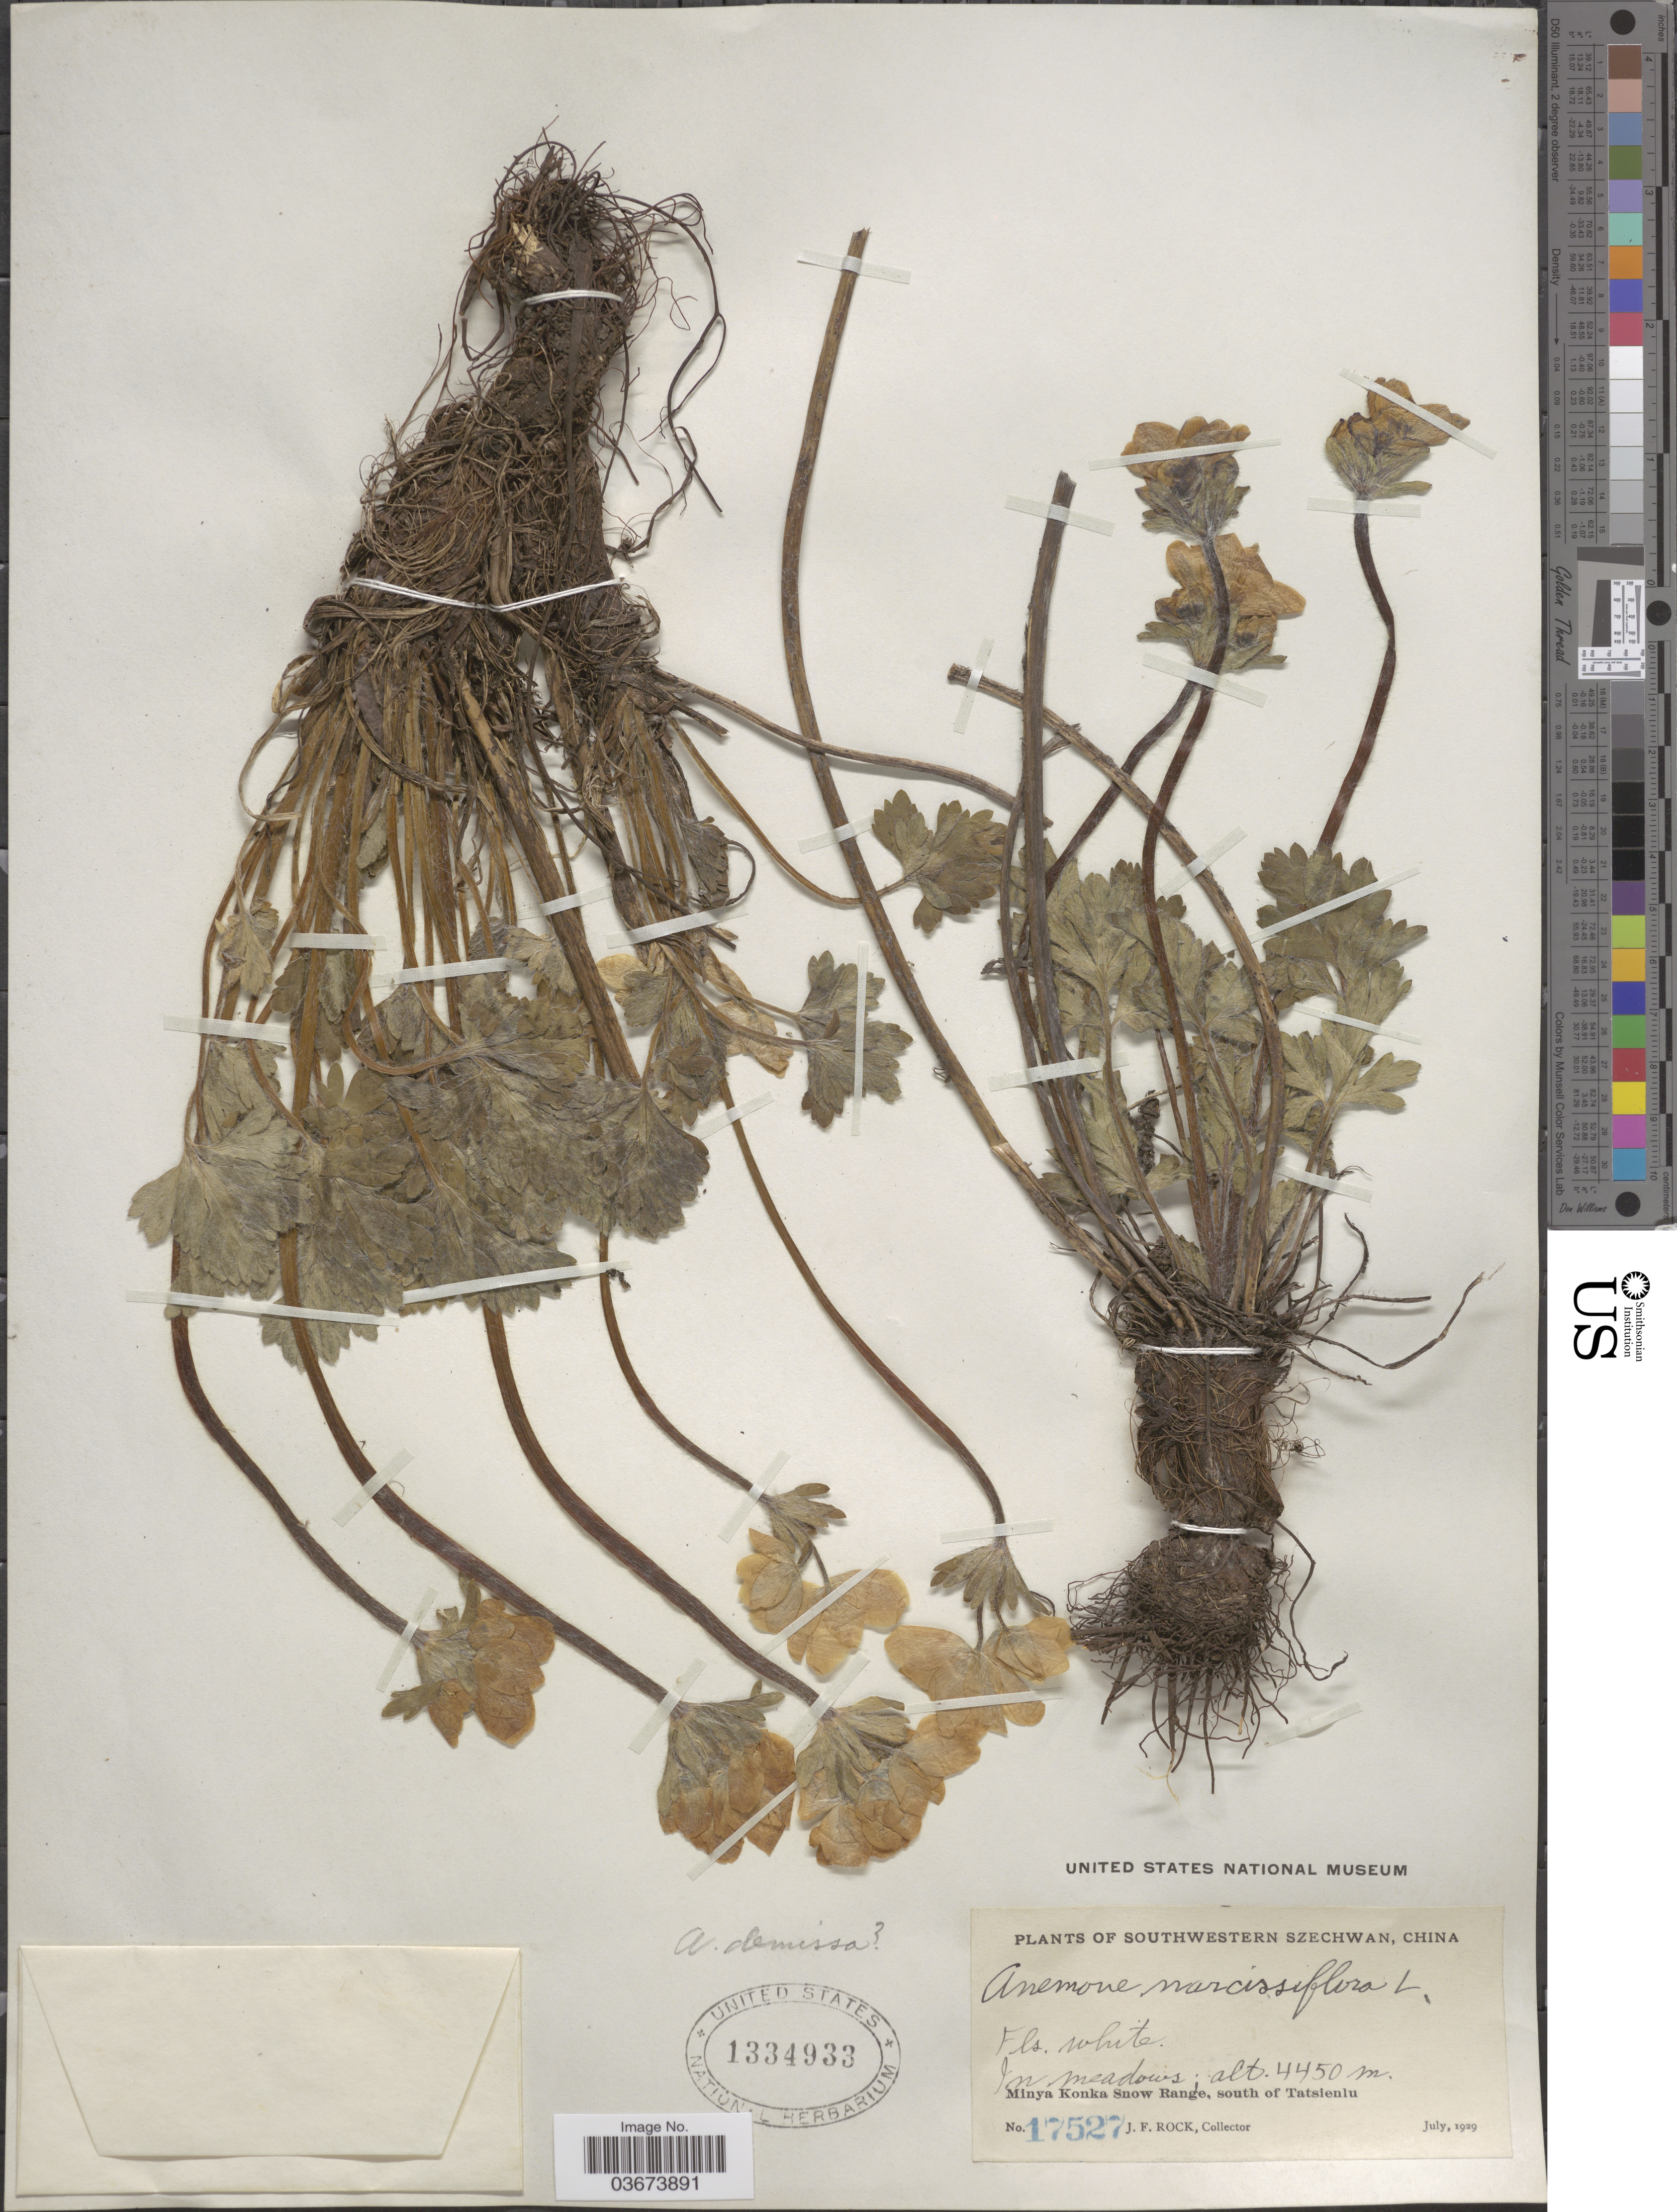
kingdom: Plantae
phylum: Tracheophyta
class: Magnoliopsida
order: Ranunculales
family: Ranunculaceae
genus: Anemone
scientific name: Anemone narcissiflora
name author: L.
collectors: J. Rock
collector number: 17527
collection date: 1929-07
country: China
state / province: Sichuan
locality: Southwestern Szechwan. Minya Konka Snow Range, south of Tatsienlu.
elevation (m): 4450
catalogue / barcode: US 1334933